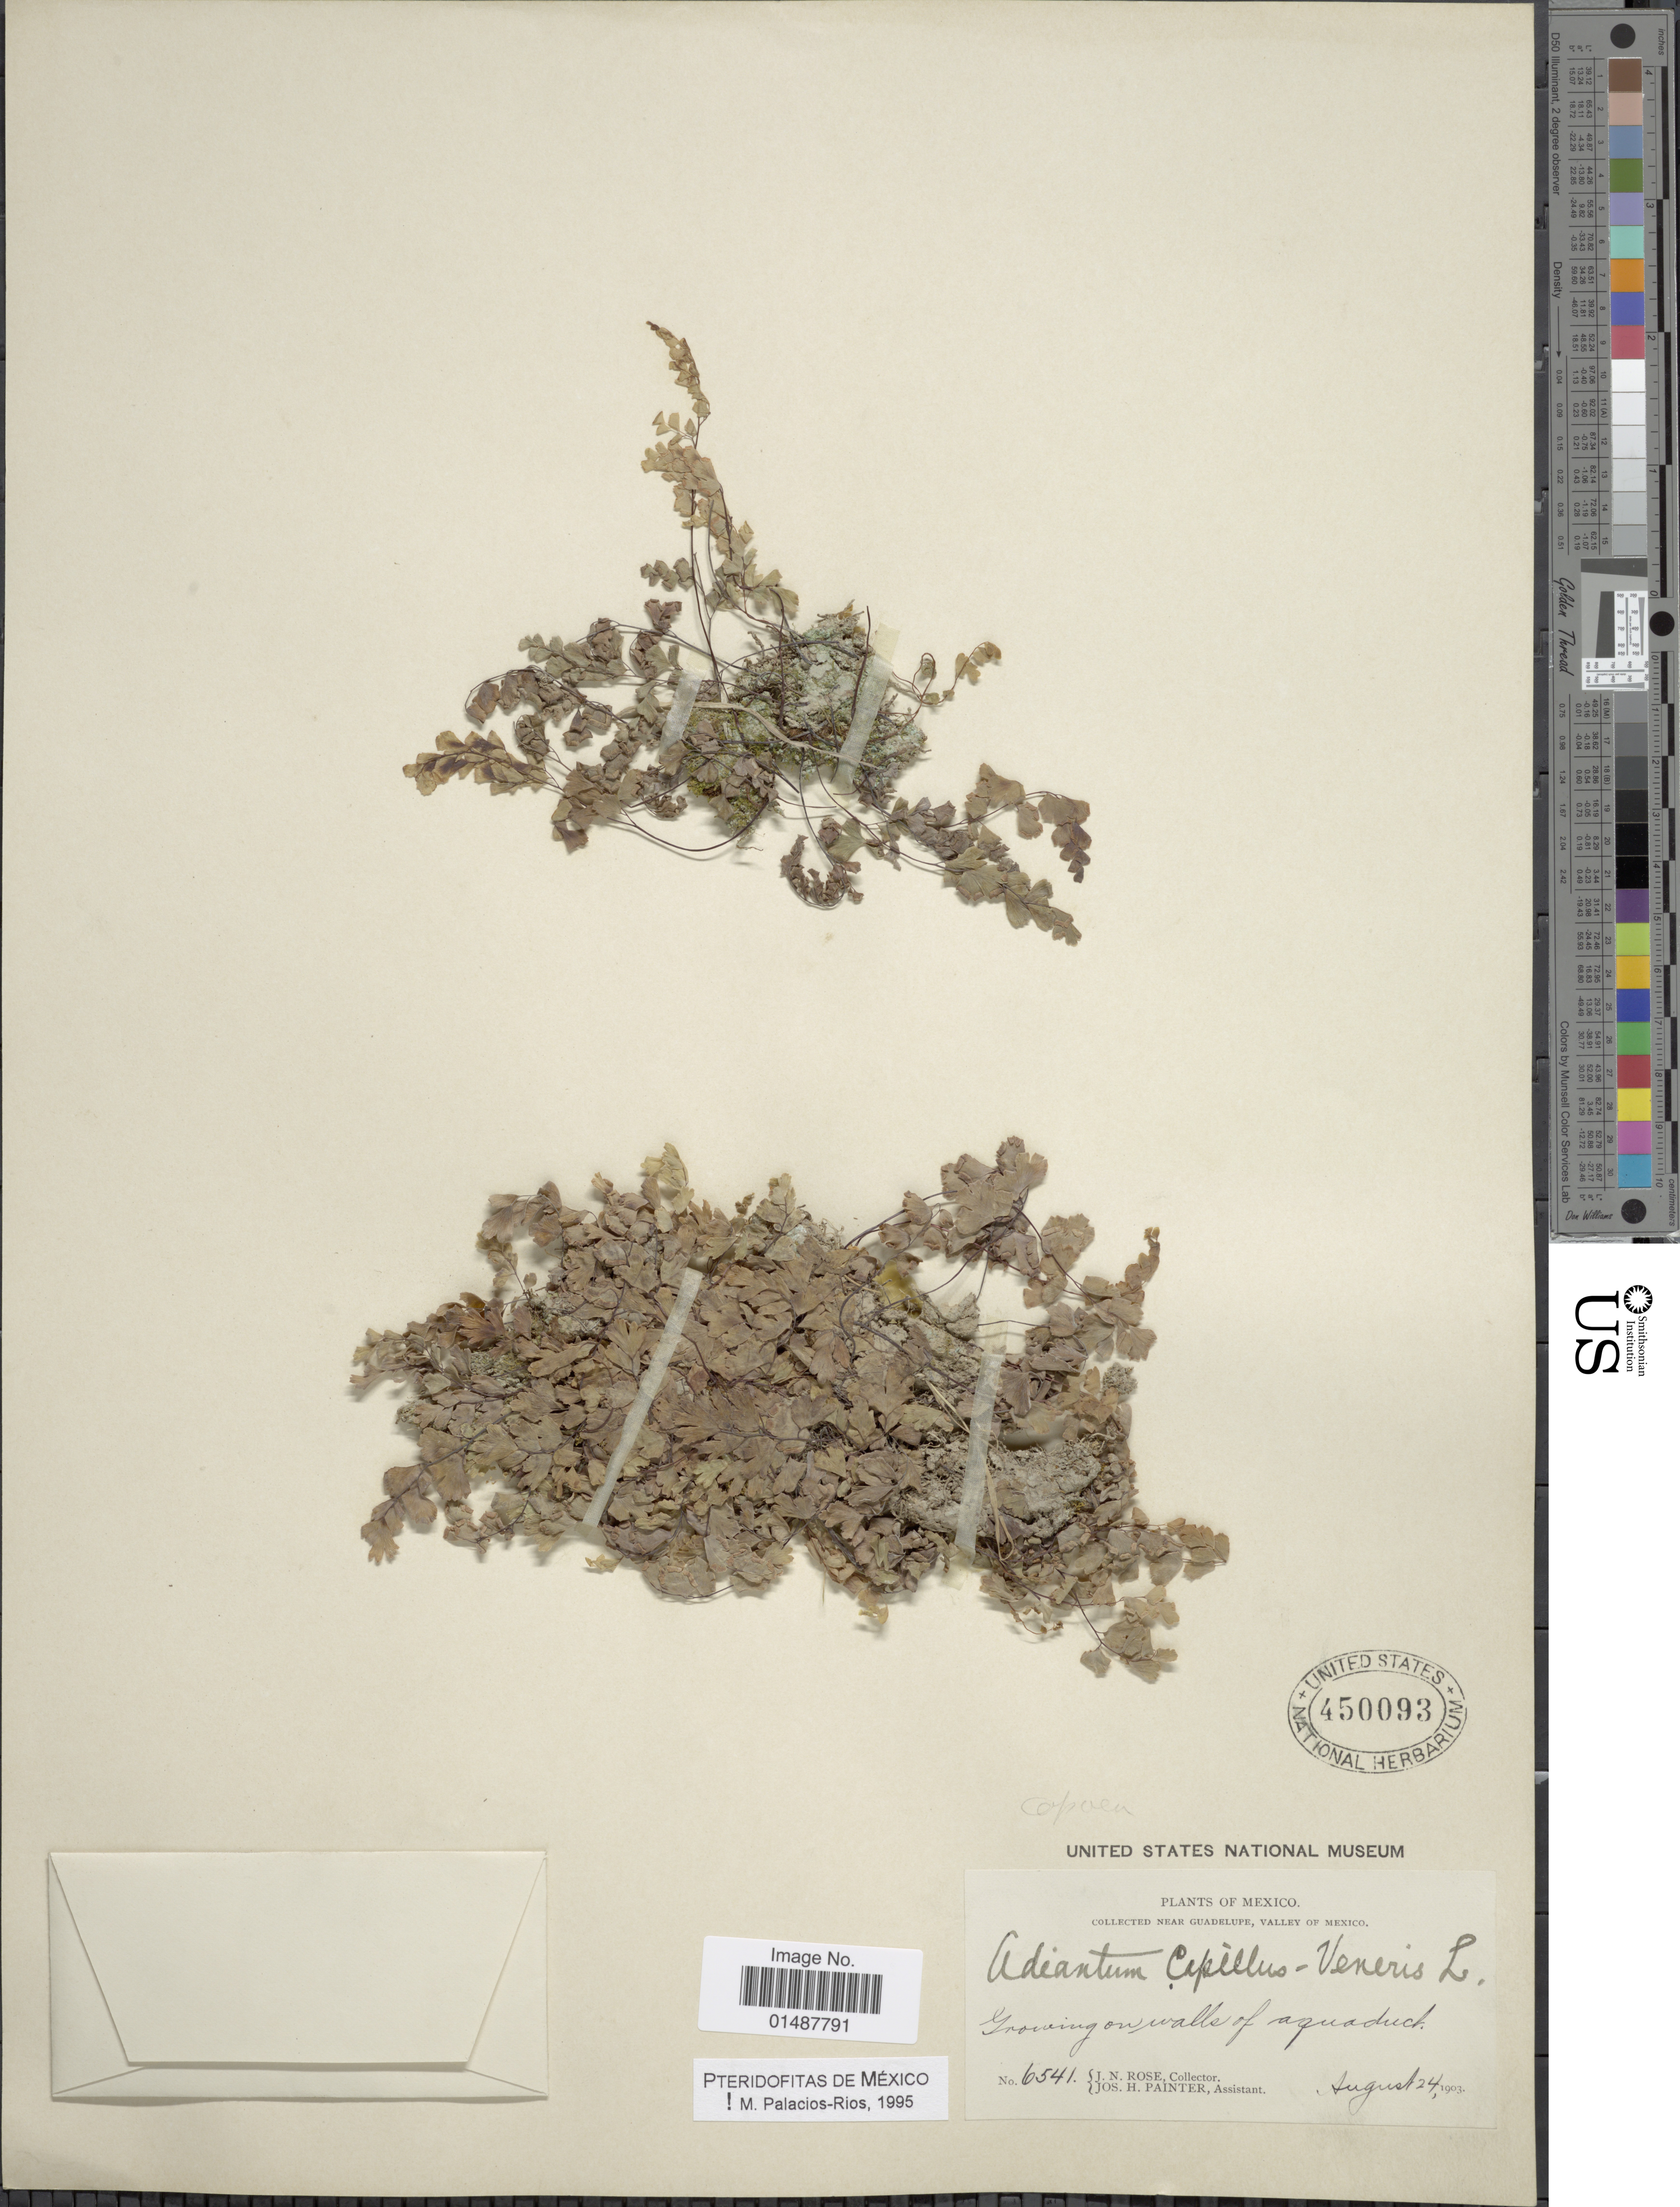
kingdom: Plantae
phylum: Tracheophyta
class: Polypodiopsida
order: Polypodiales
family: Pteridaceae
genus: Adiantum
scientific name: Adiantum capillus-veneris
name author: L.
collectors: J. N. Rose & J. H. Painter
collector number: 6541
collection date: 1903-08-24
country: Mexico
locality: Near Guadelupe, Valley of Mexico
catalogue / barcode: US 450093